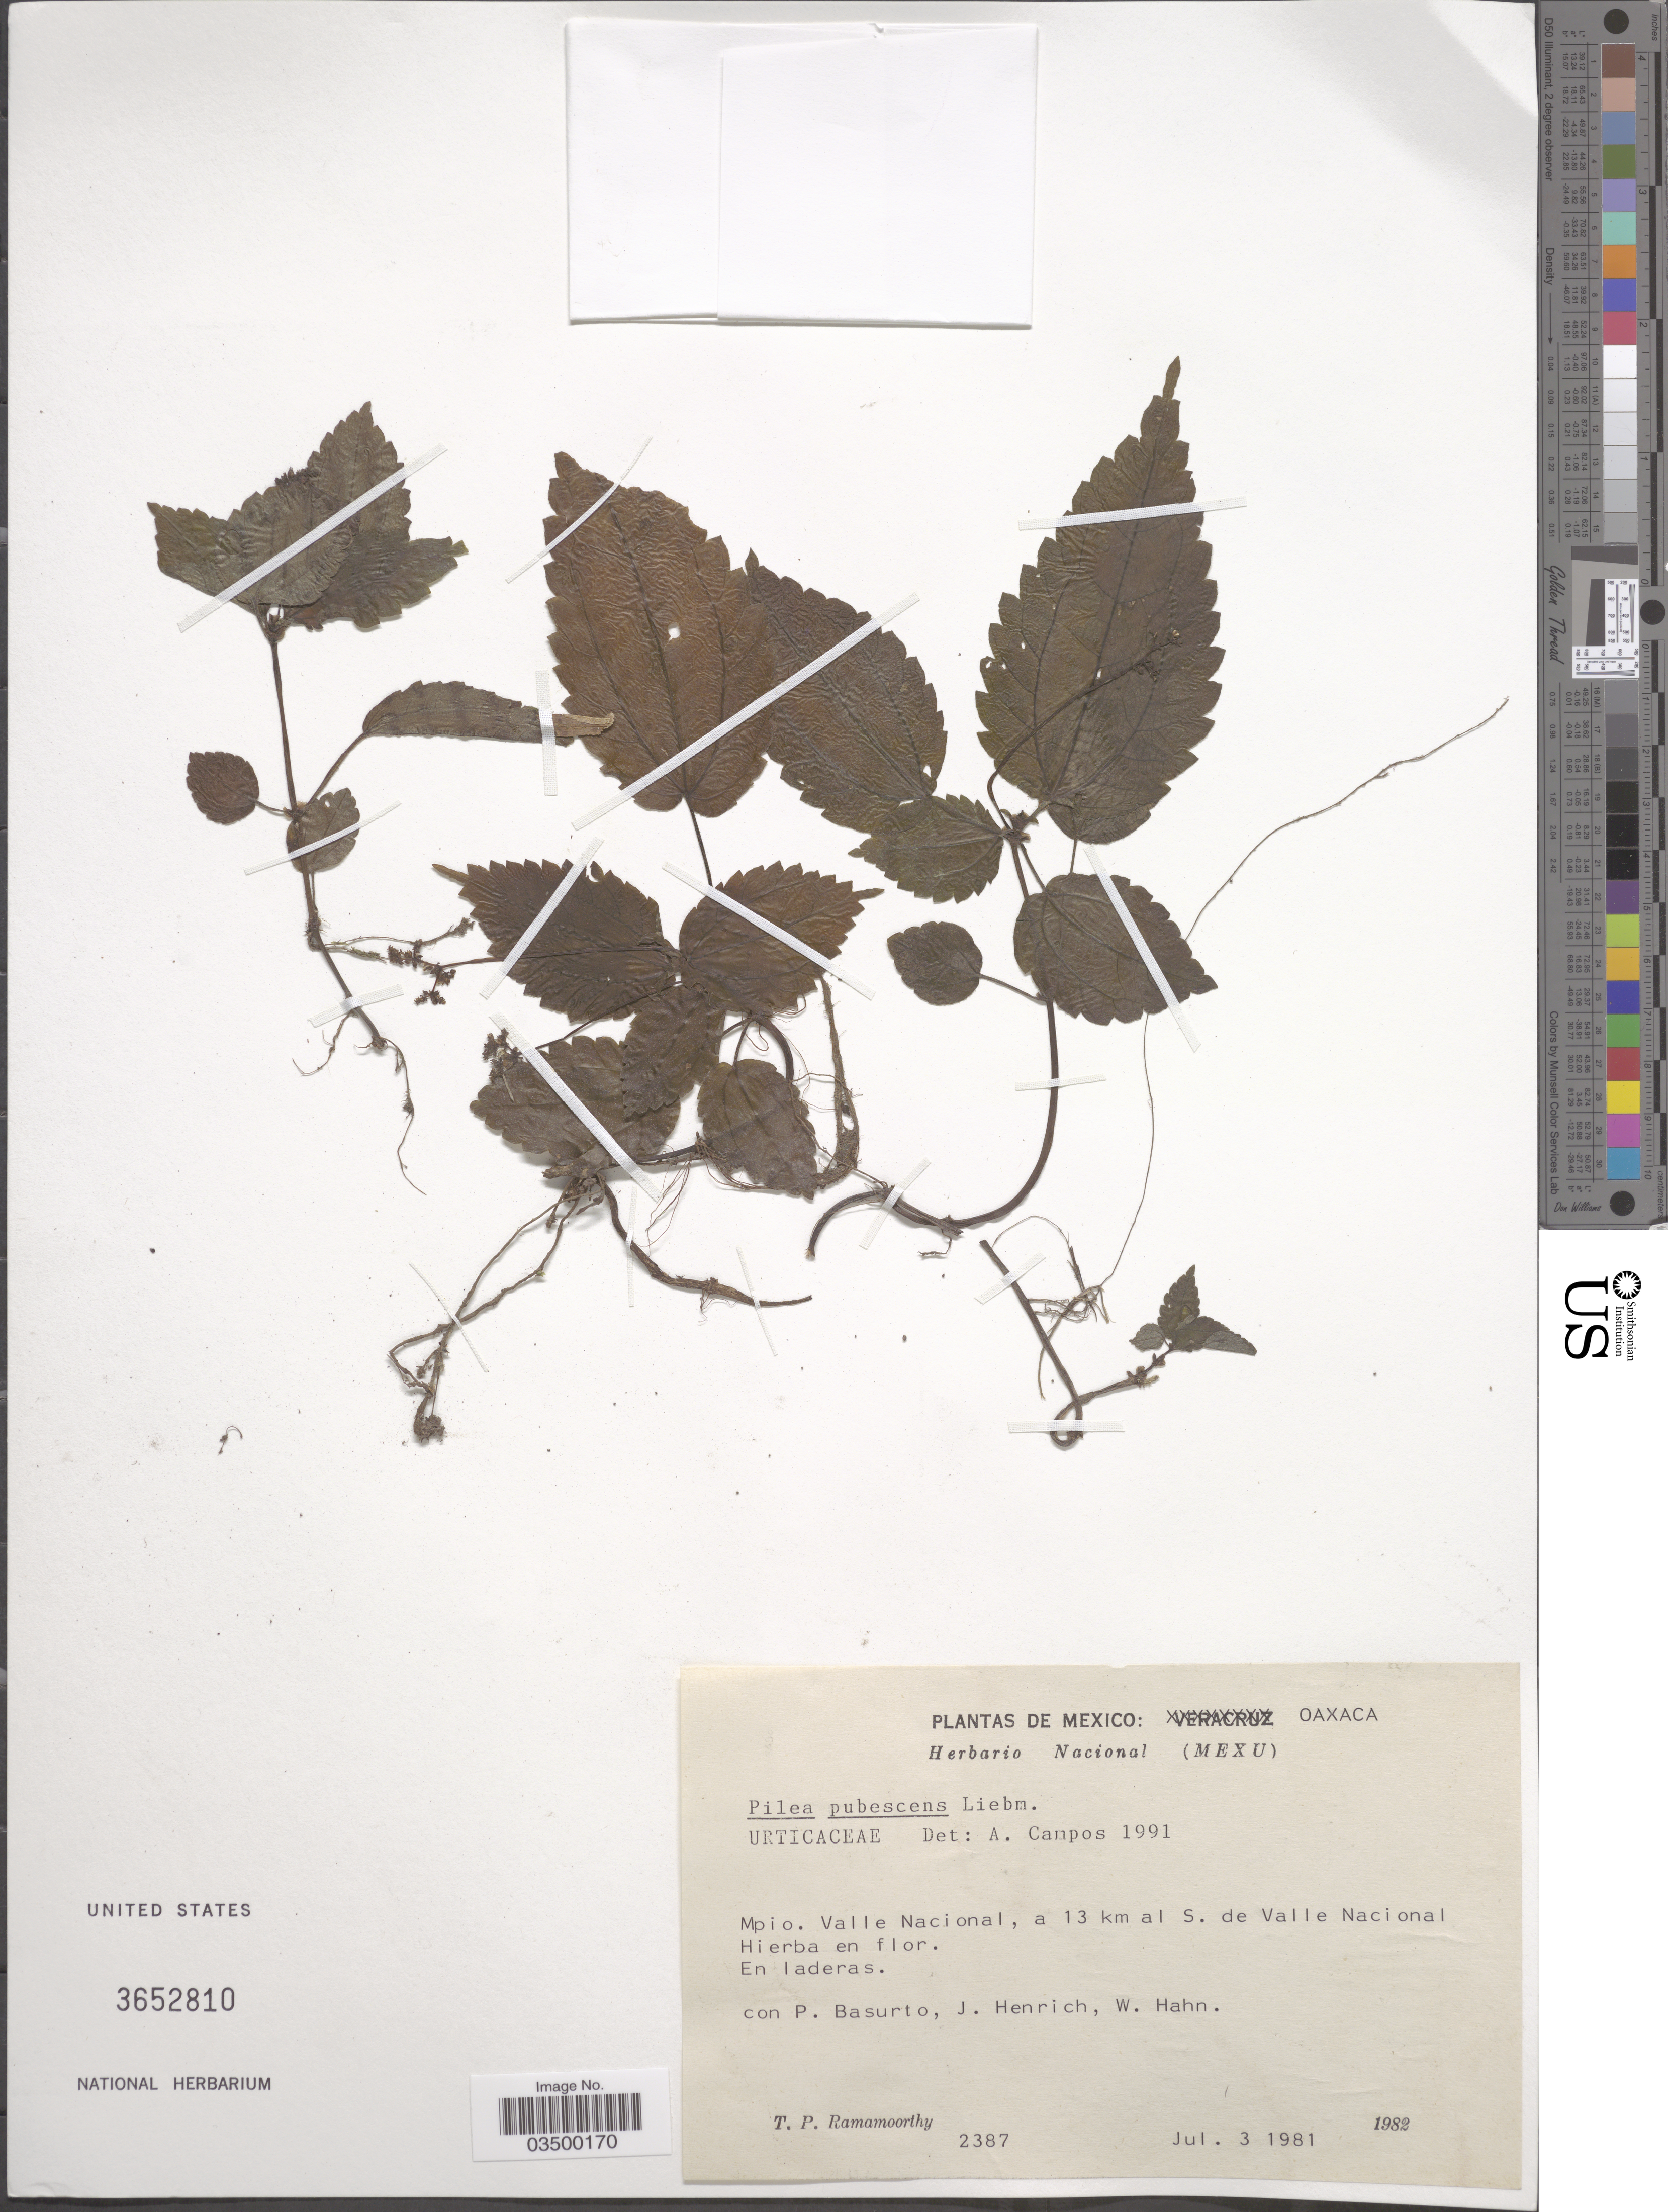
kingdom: Plantae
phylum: Tracheophyta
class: Magnoliopsida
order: Rosales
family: Urticaceae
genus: Pilea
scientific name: Pilea pubescens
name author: Liebm.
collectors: T. P. Ramamoorthy, P. Basurto, J. Henrich & W. Hahn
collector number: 2387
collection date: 1981-07-03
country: Mexico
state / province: Oaxaca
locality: Mpio. Valle Nacional, a 13 km al S. de Valle Nacional. Hierba en flor.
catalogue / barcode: US 3652810